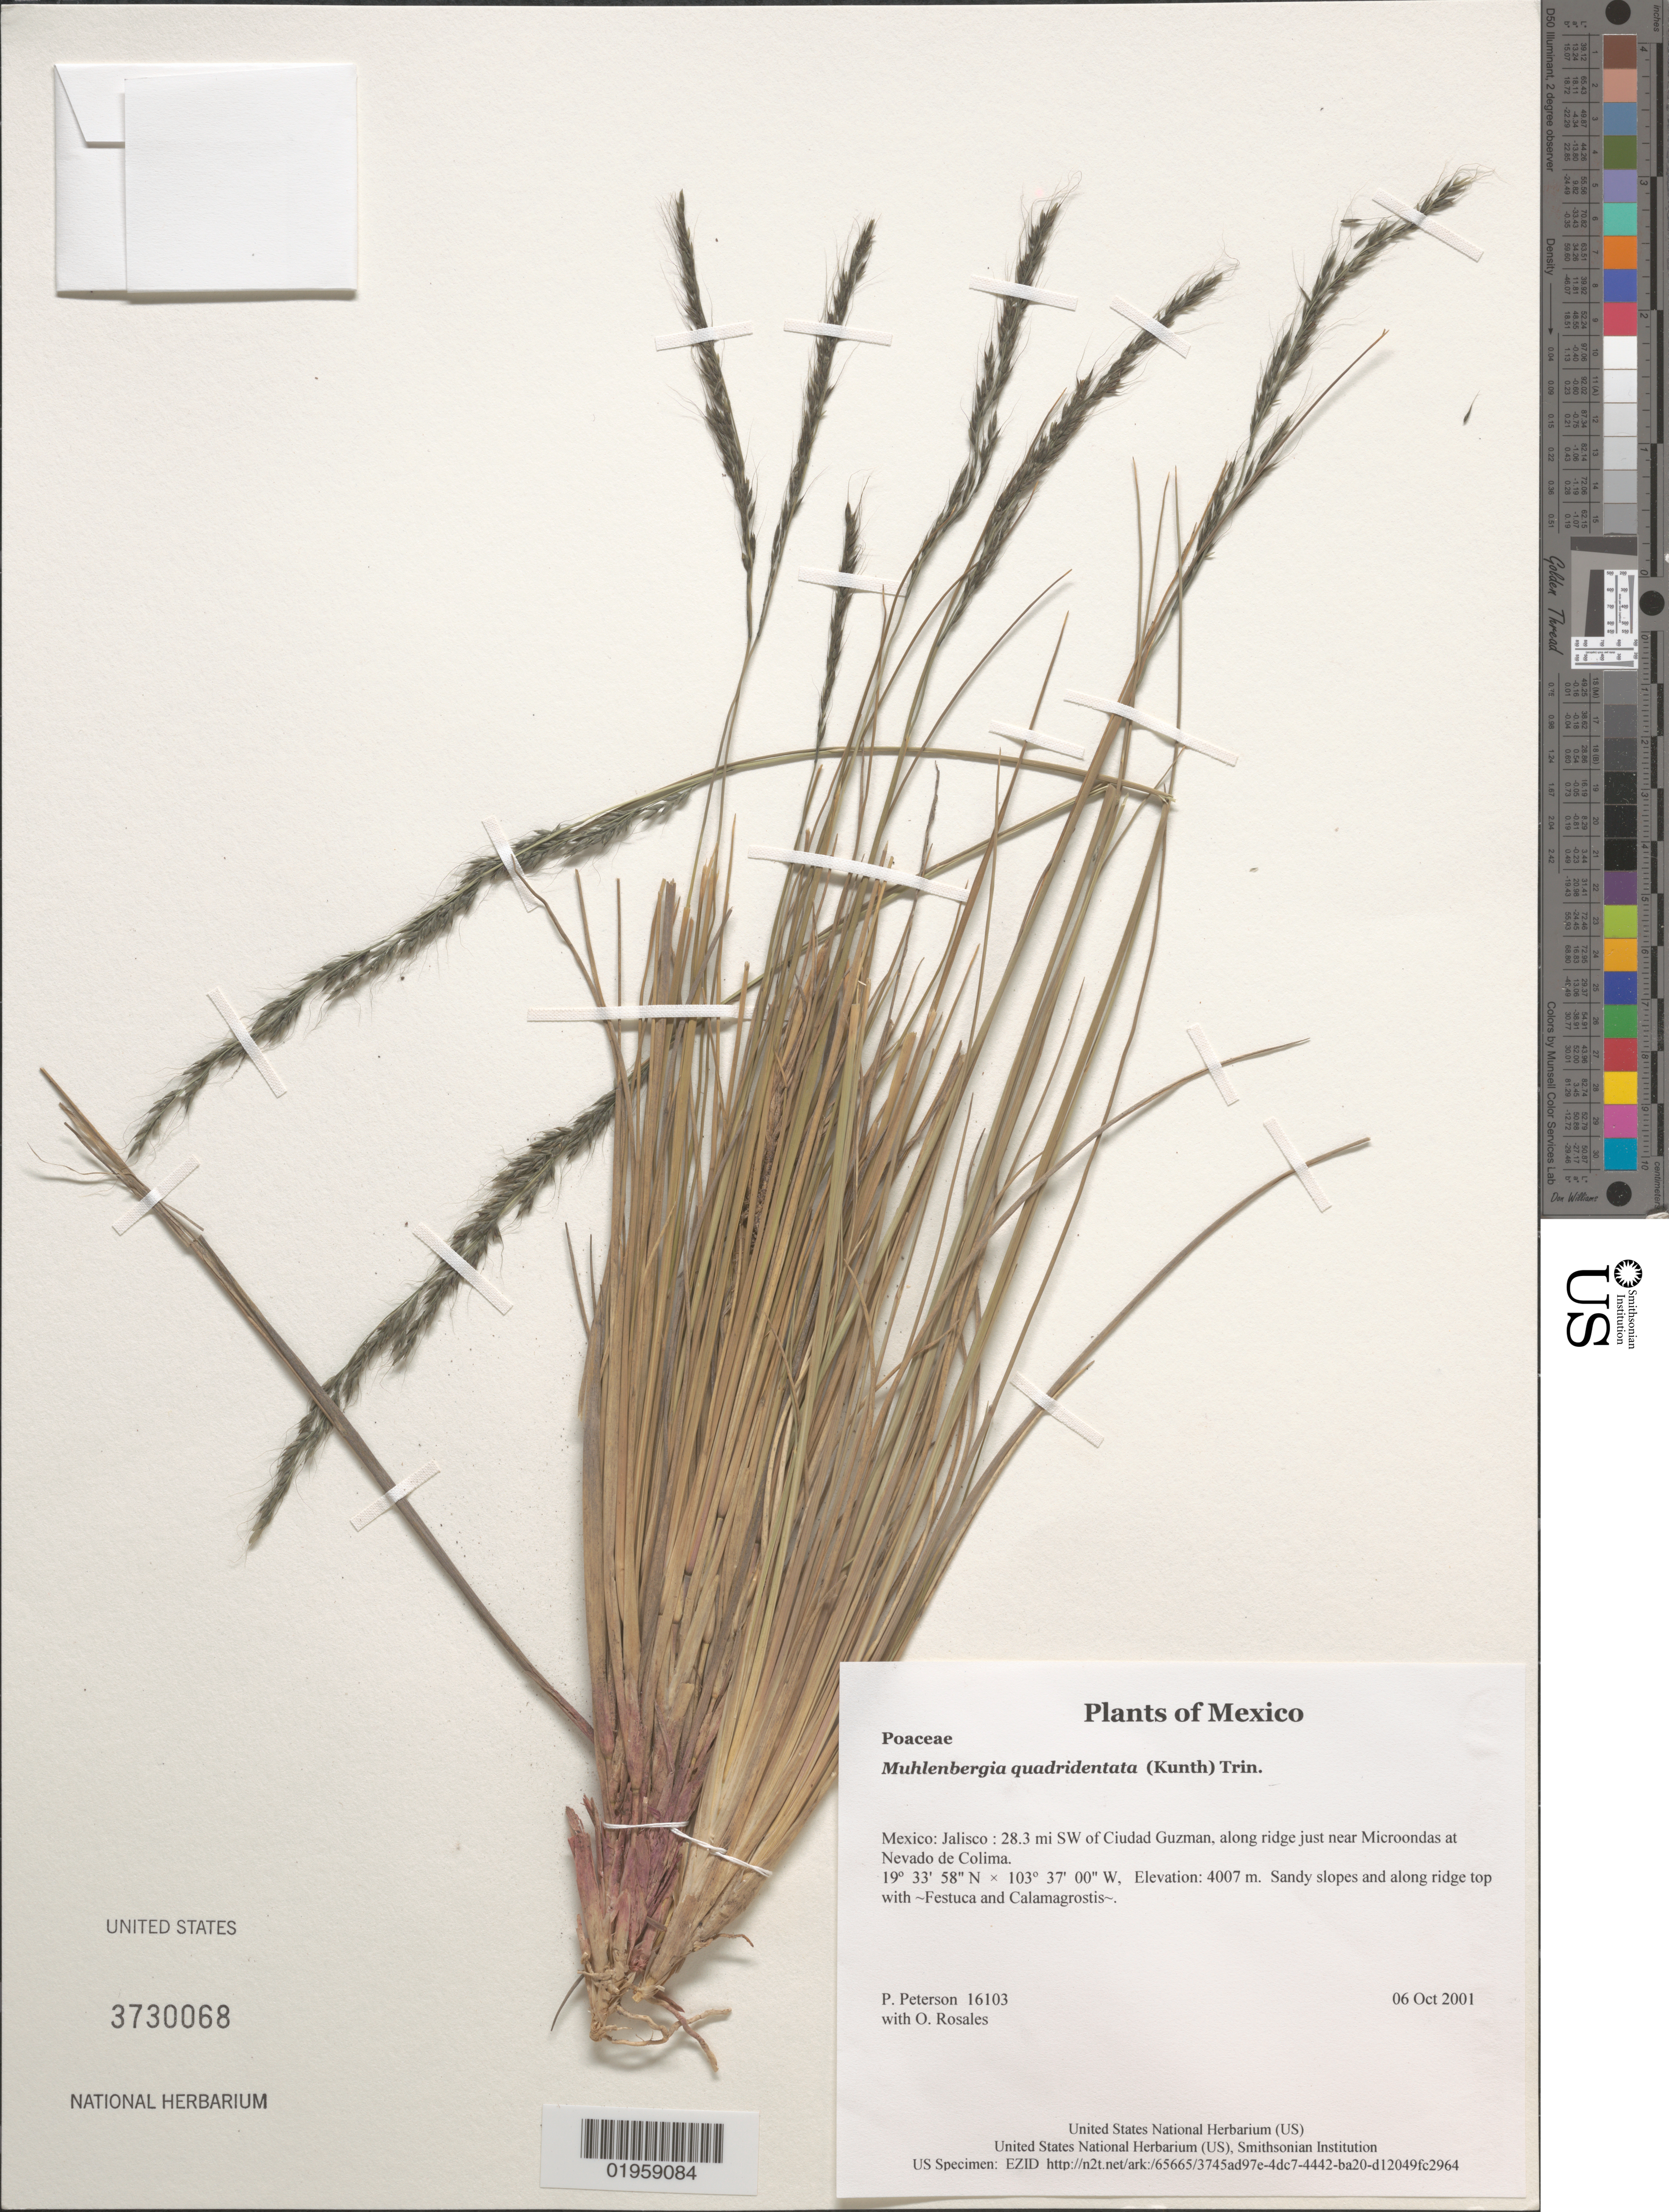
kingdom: Plantae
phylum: Tracheophyta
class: Liliopsida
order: Poales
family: Poaceae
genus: Muhlenbergia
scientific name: Muhlenbergia quadridentata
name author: (Kunth) Trin.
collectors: P. M. Peterson & O. Rosales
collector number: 16103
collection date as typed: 06 Oct 2001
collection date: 2001-10-06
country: Mexico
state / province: Jalisco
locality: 28.3 mi SW of Ciudad Guzman, along ridge just near Microondas at Nevado de Colima.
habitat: Sandy slopes and along ridge top with ~Festuca and Calamagrostis~.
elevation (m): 4007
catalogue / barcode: US 3730068